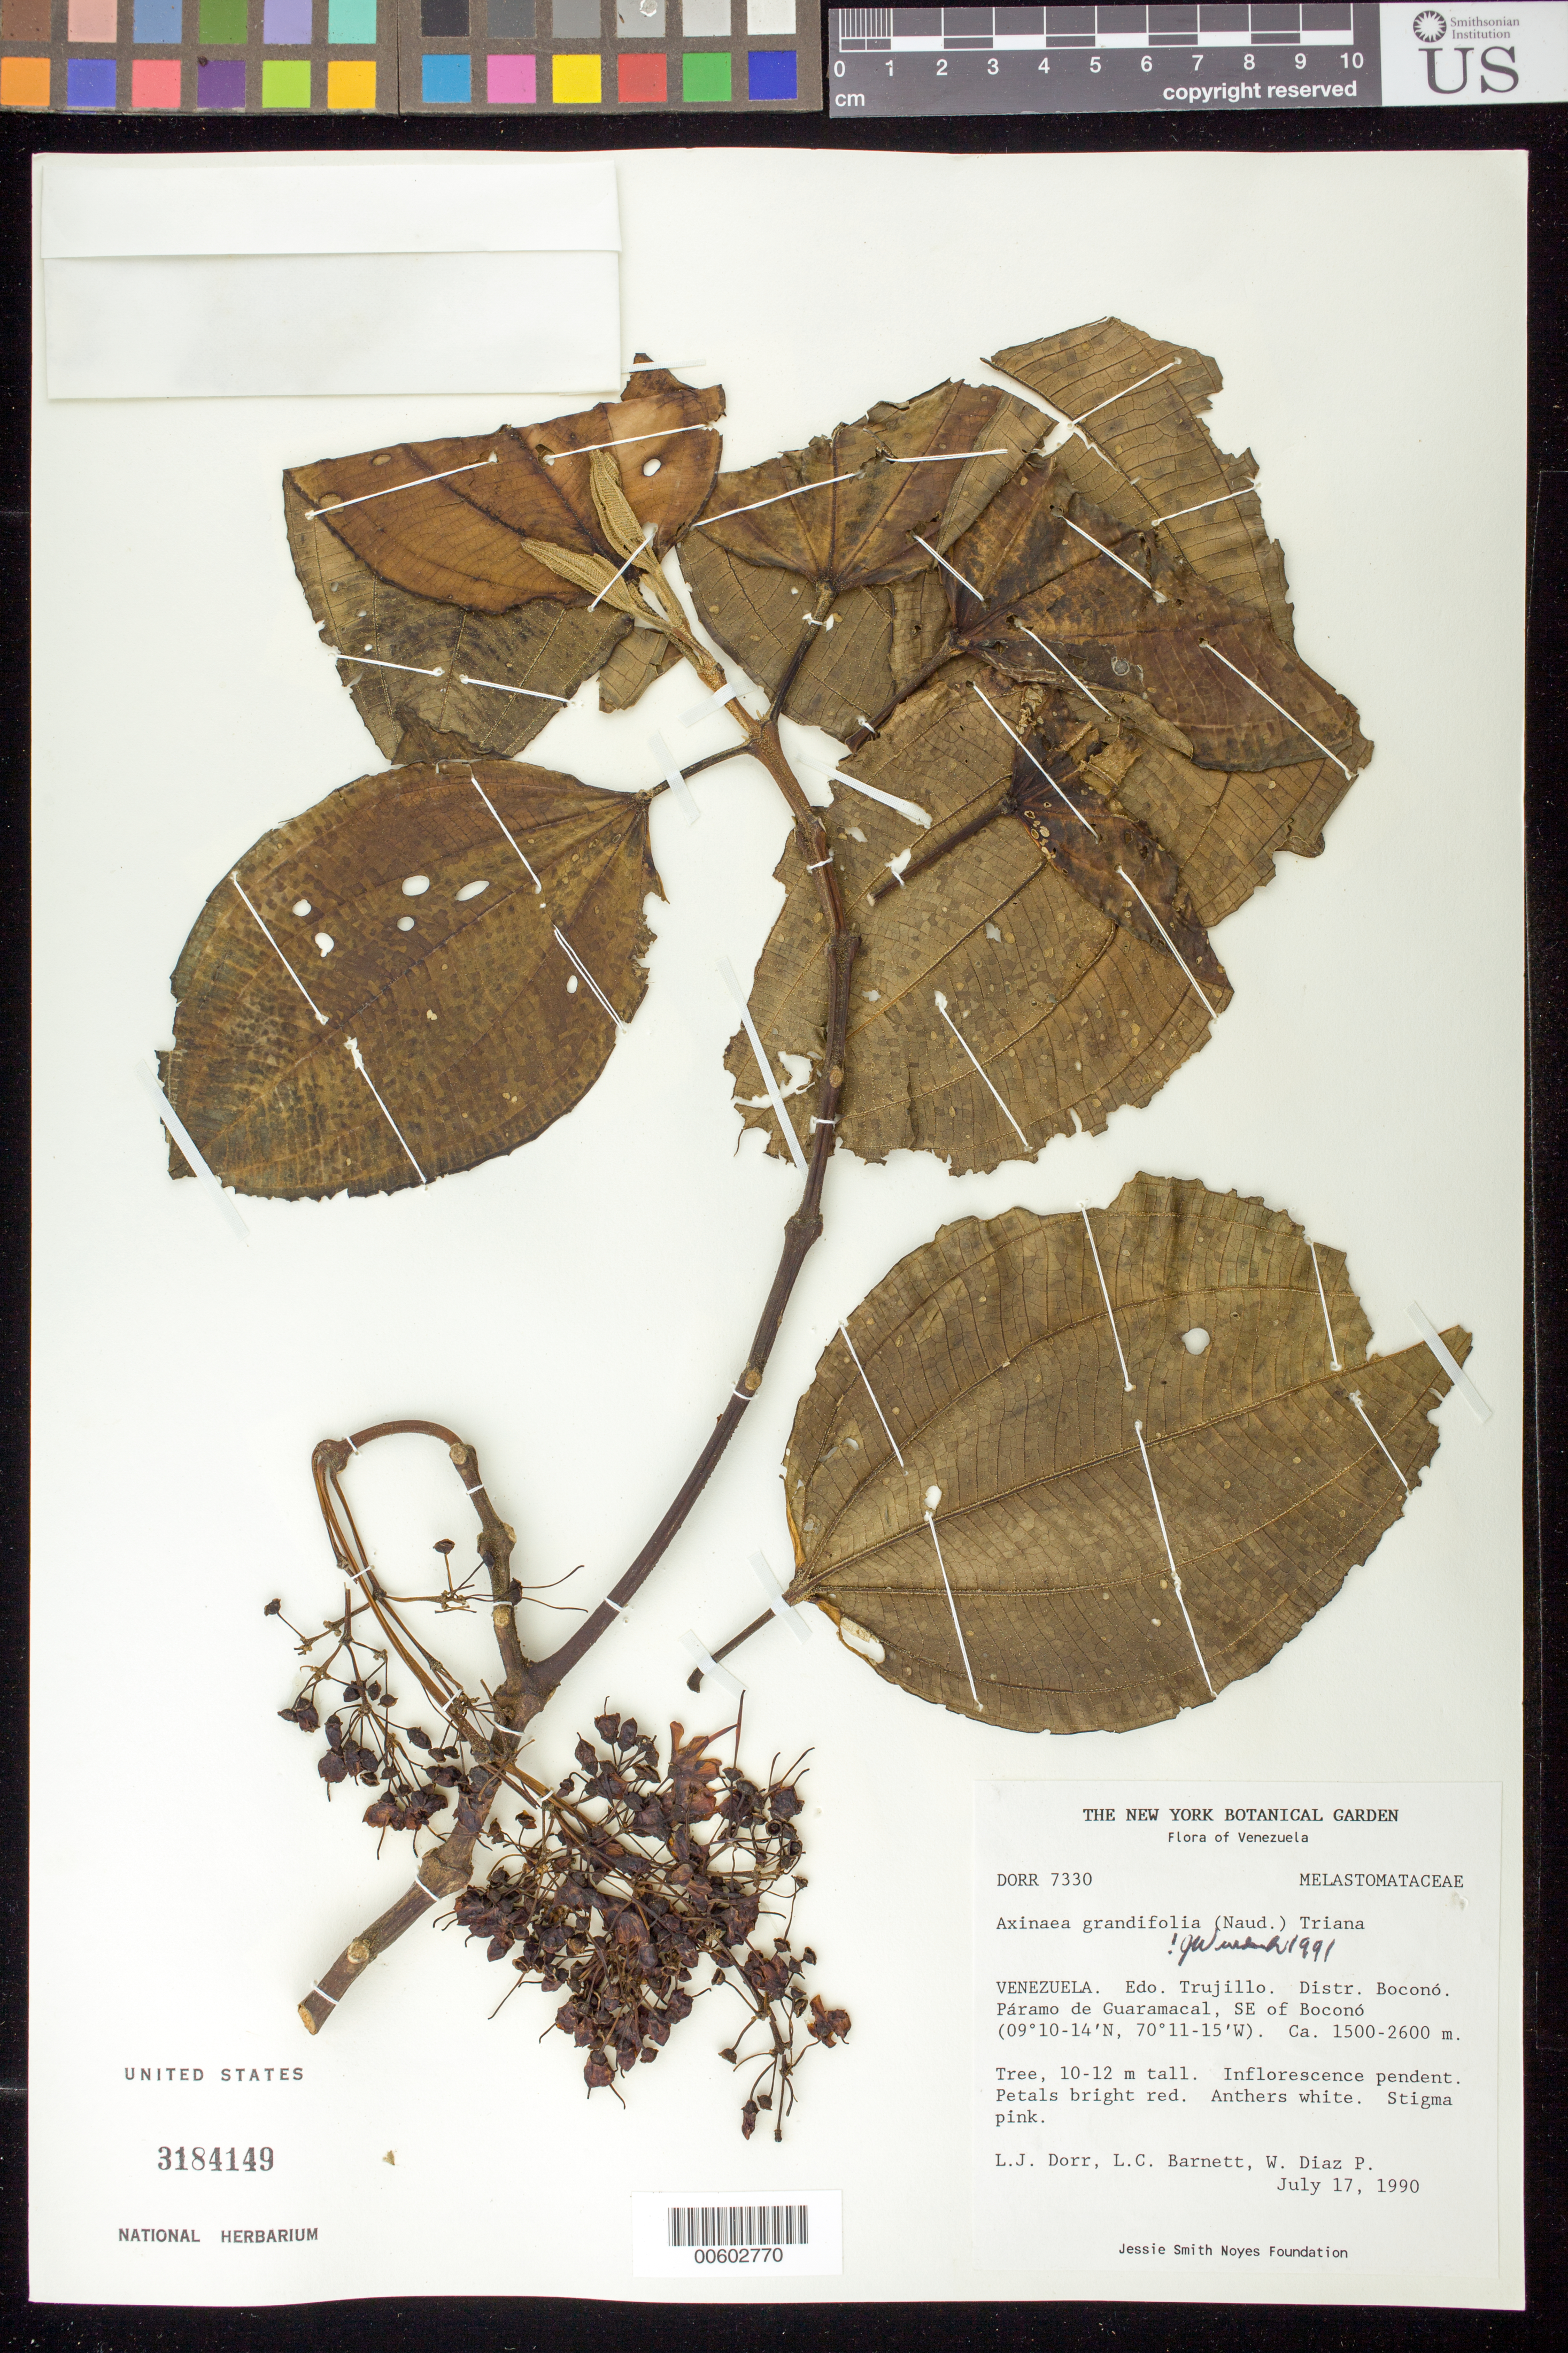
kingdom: Plantae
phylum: Tracheophyta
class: Magnoliopsida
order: Myrtales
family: Melastomataceae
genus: Axinaea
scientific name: Axinaea grandifolia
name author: (Naudin) Triana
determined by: Wurdack, John J., (US), US (UNITED STATES)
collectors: L. J. Dorr, L. C. Barnett & W. Díaz P.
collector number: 7330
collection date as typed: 17 Jul 1990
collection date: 1990-07-17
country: Venezuela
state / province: Trujillo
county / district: Boconó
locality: Páramo de Guaramacal, SE of Boconó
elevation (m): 1500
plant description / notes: NY, PORT, US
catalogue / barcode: US 3184149